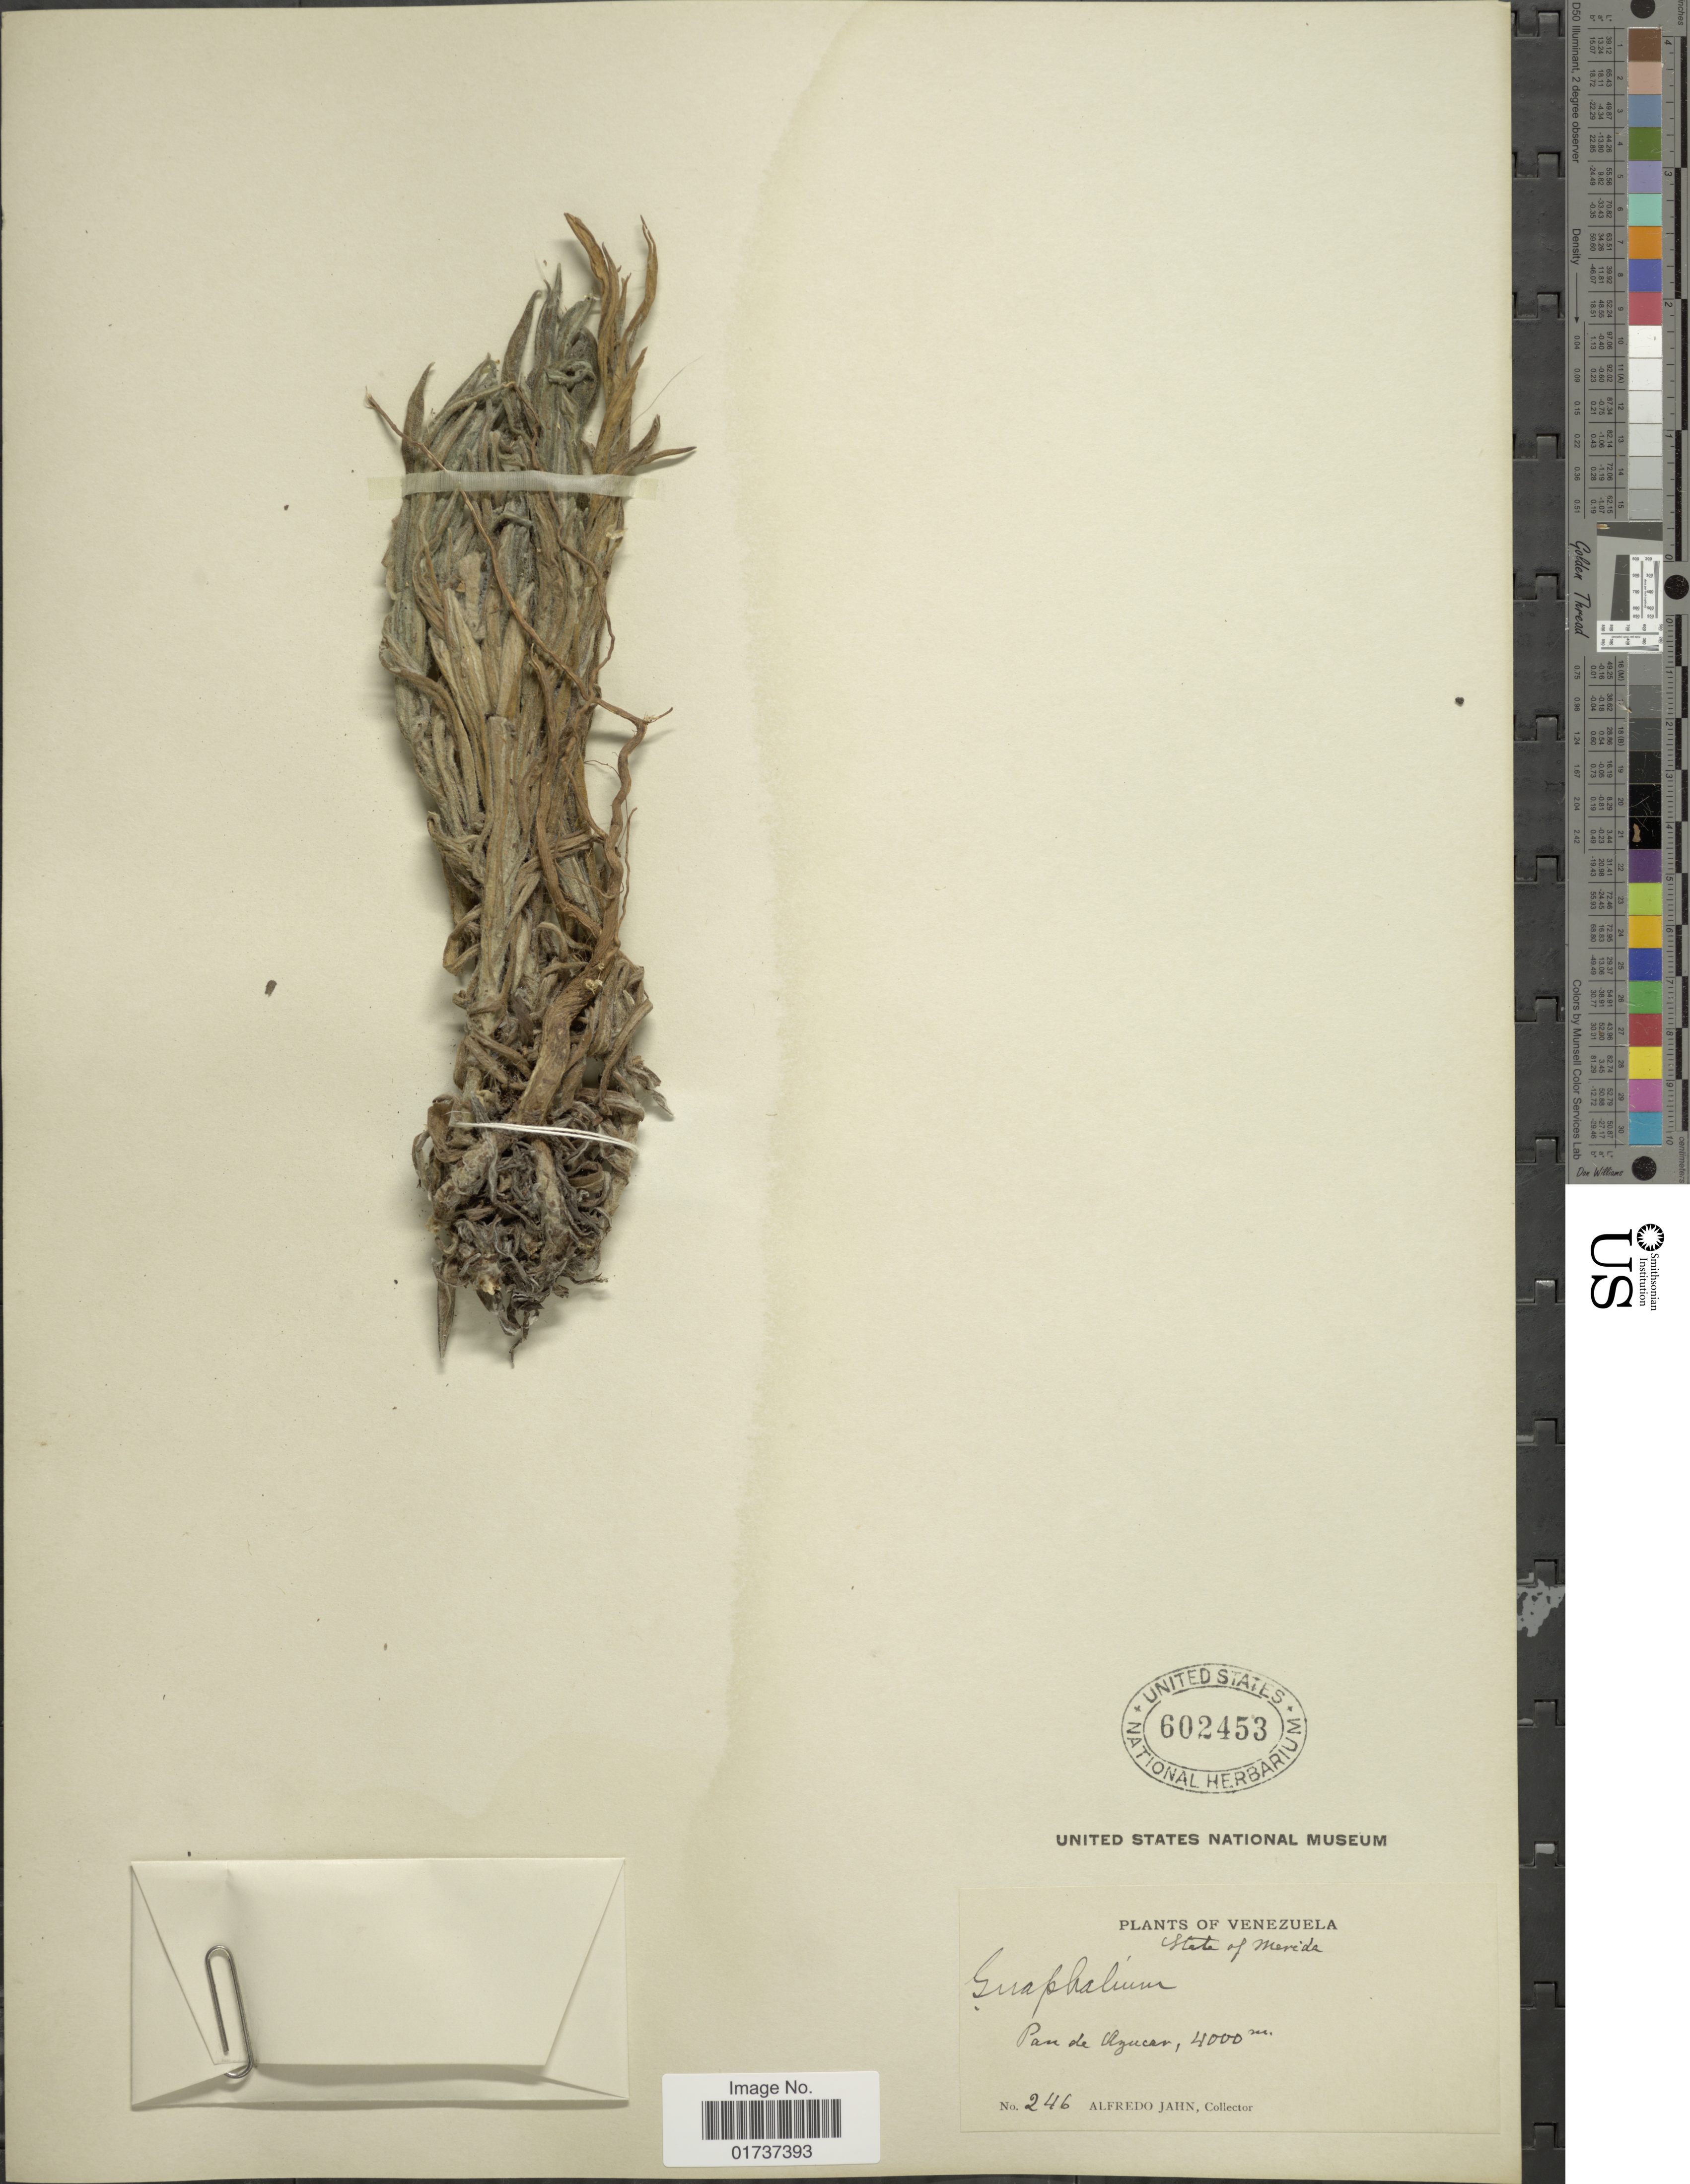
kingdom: Plantae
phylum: Tracheophyta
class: Magnoliopsida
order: Asterales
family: Asteraceae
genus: Gnaphalium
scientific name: Gnaphalium sp.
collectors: A. Jahn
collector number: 246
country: Venezuela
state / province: Mérida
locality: Pan de Aguzar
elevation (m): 4000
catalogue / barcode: US 602453